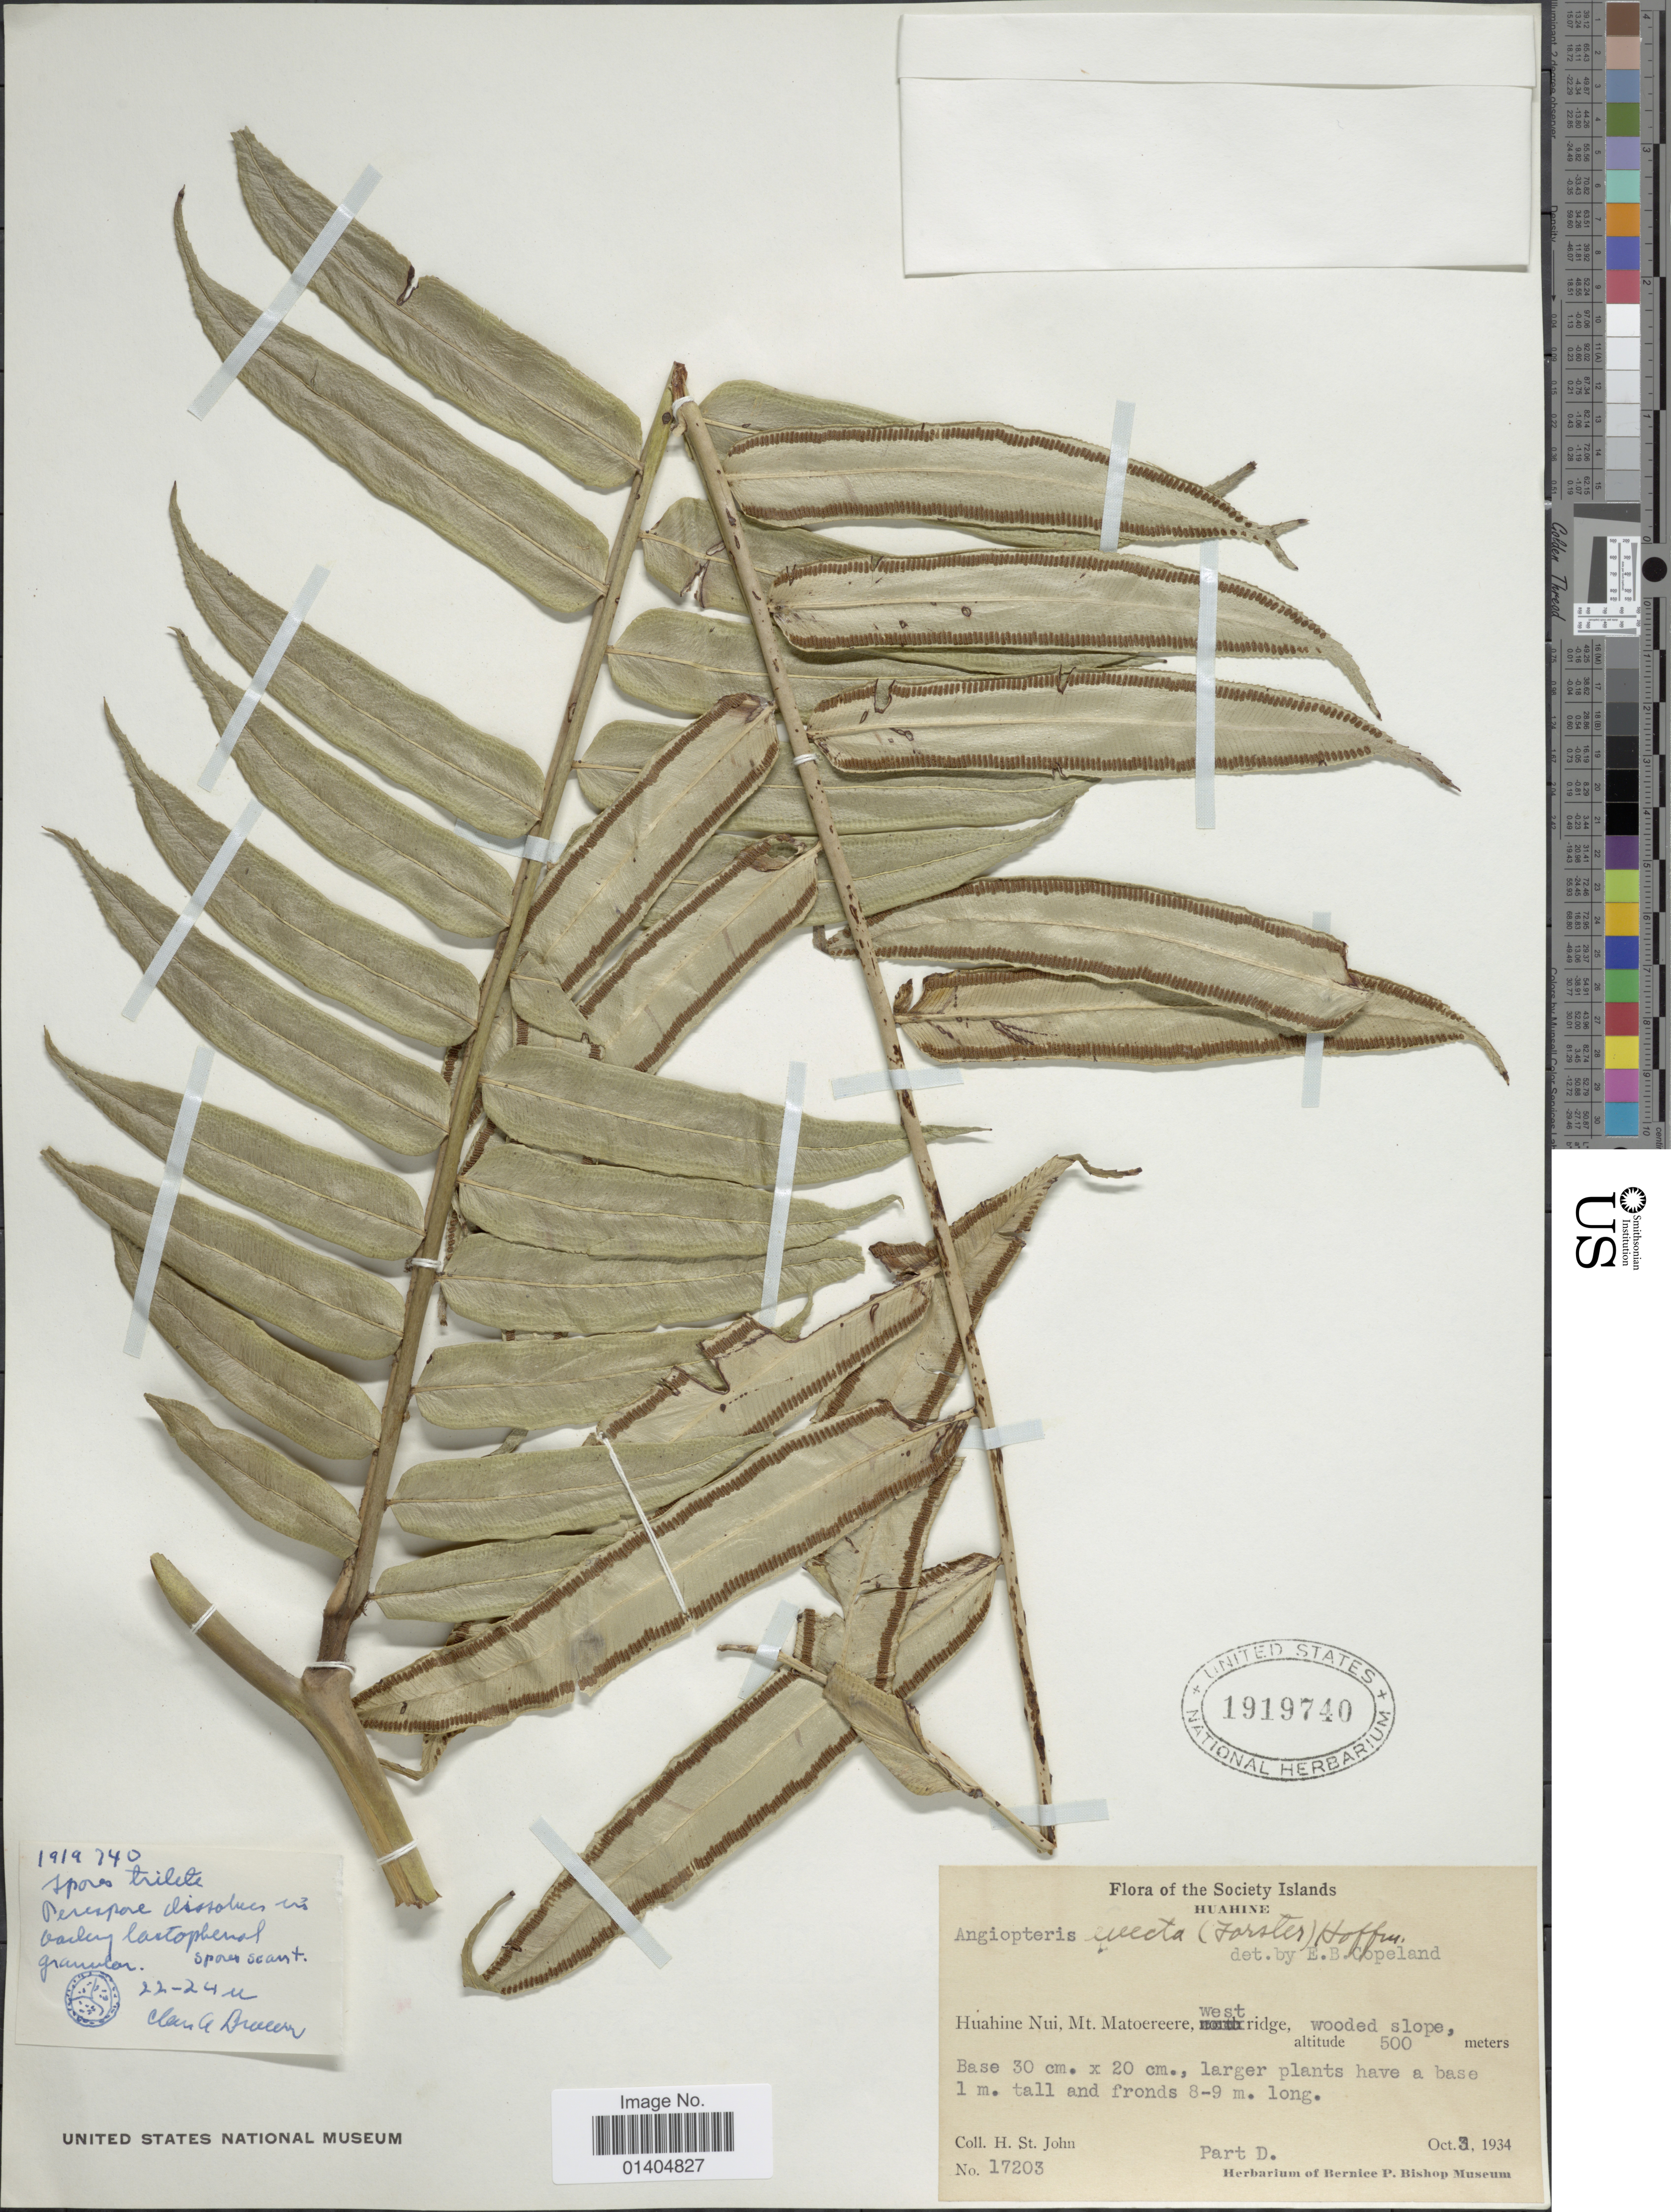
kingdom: Plantae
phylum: Tracheophyta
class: Polypodiopsida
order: Marattiales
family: Marattiaceae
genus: Angiopteris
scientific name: Angiopteris evecta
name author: (G. Forst.) Hoffm.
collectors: H. St. John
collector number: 17203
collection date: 1934-10-03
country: French Polynesia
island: Huahine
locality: Society Islands Huahine Nui, Mt. Matoereere, west ridge, woorded slope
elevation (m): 500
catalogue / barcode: US 1919740